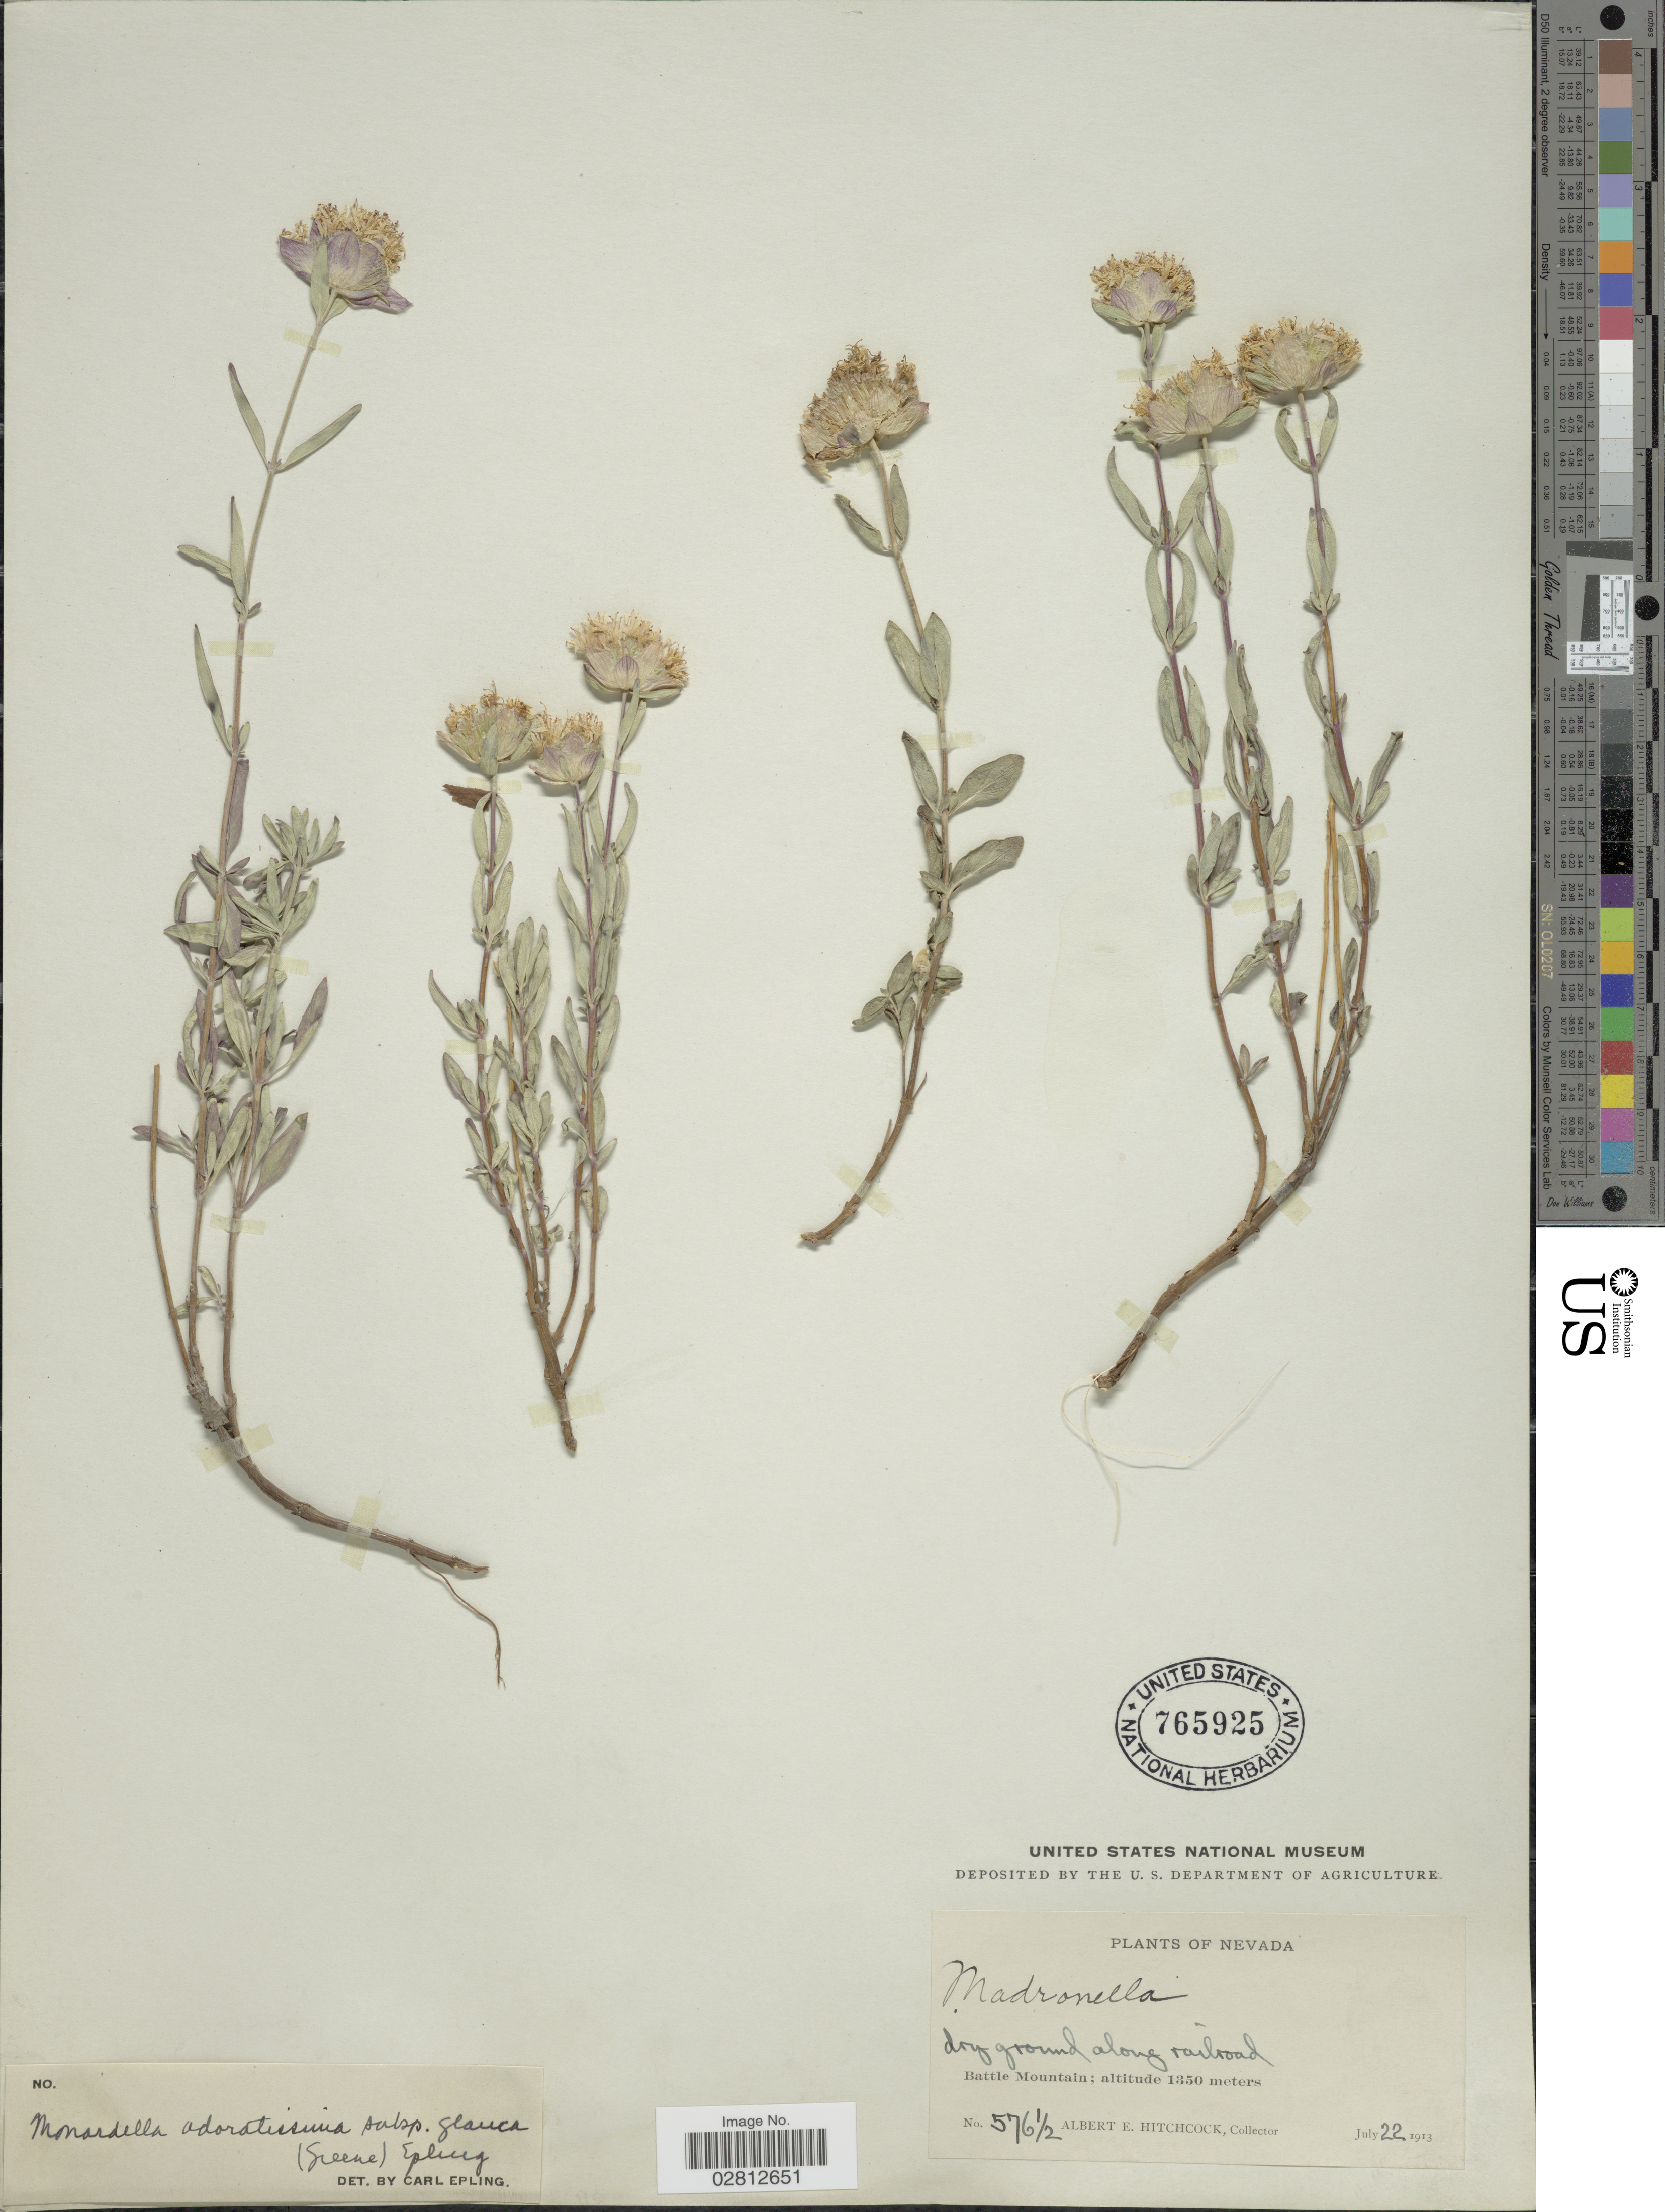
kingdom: Plantae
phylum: Tracheophyta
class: Magnoliopsida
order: Lamiales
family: Lamiaceae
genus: Monardella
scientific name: Monardella odoratissima subsp. glauca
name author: (Greene) Epling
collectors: A. Hitchcock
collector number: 576½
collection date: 1913-07-22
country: United States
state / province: Nevada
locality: Along railroad, Battle Mountain.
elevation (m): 1350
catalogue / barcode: US 765925